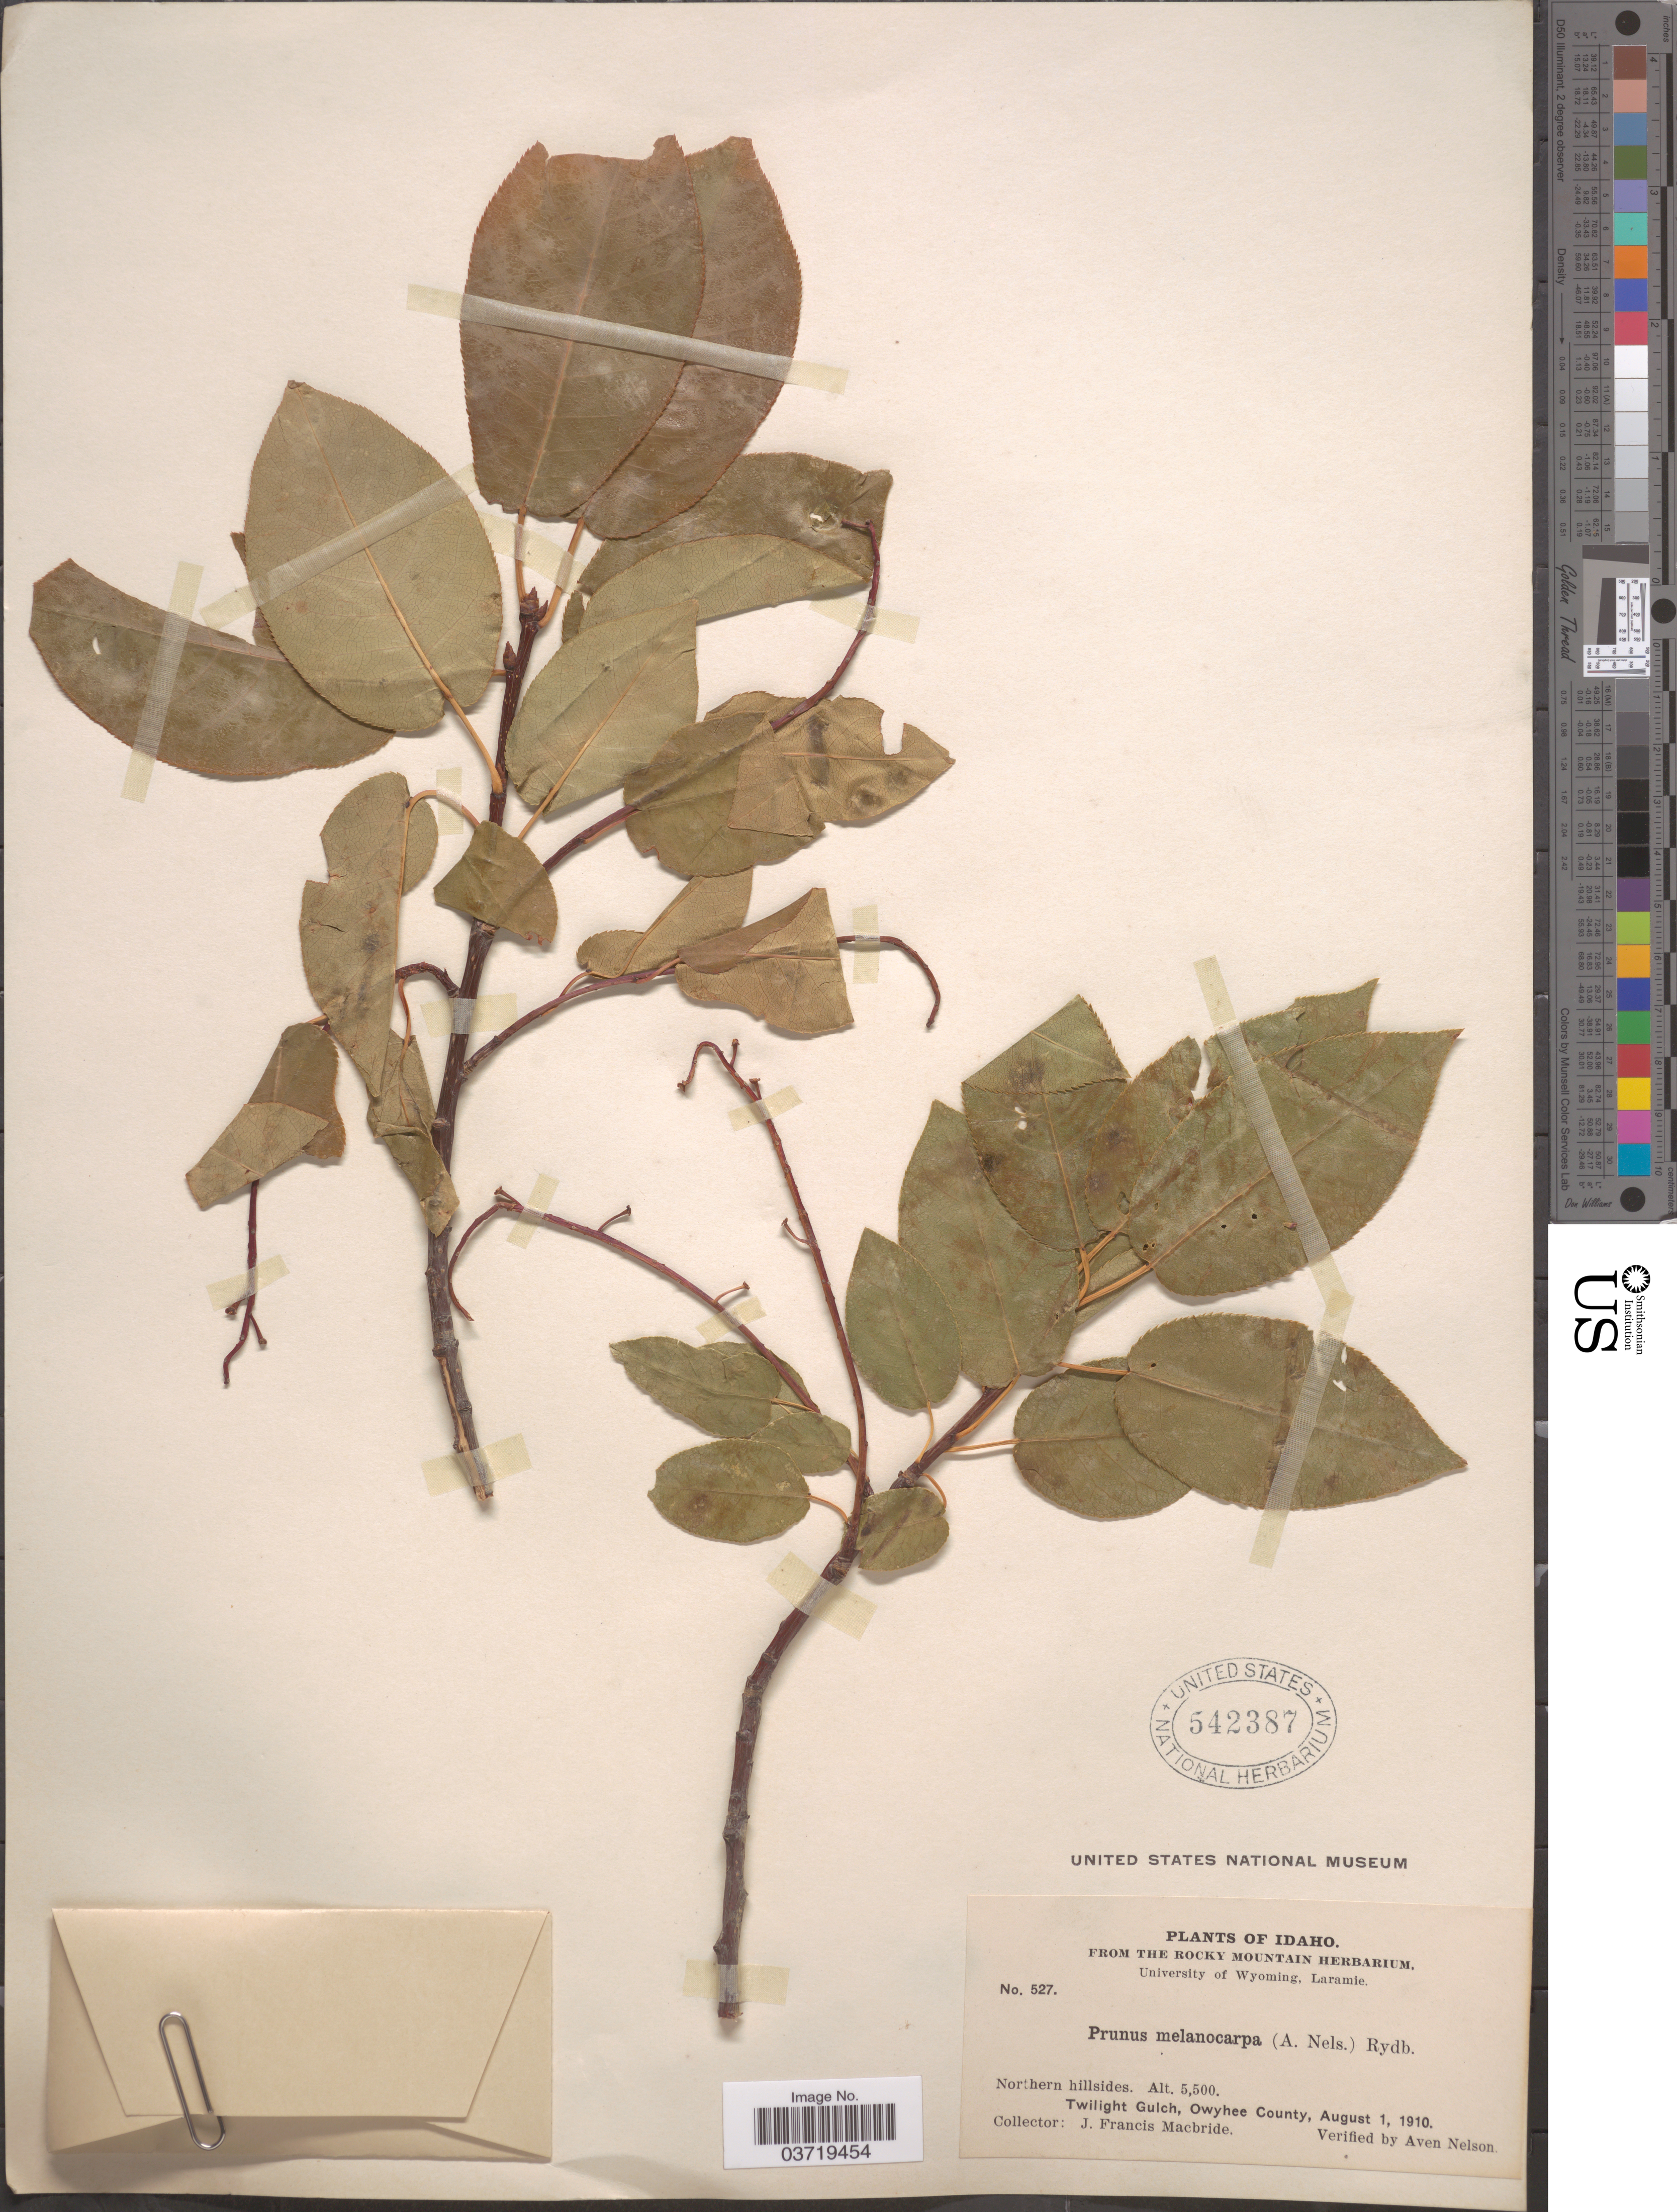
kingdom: Plantae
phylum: Tracheophyta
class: Magnoliopsida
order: Rosales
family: Rosaceae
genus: Prunus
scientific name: Prunus virginiana var. demissa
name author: (Nutt.) Torr.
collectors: J. F. Macbride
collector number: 527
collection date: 1910-08-01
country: United States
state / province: Idaho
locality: Northern hillsides. Twilight Gulch, Owyhee County.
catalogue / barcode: US 542387